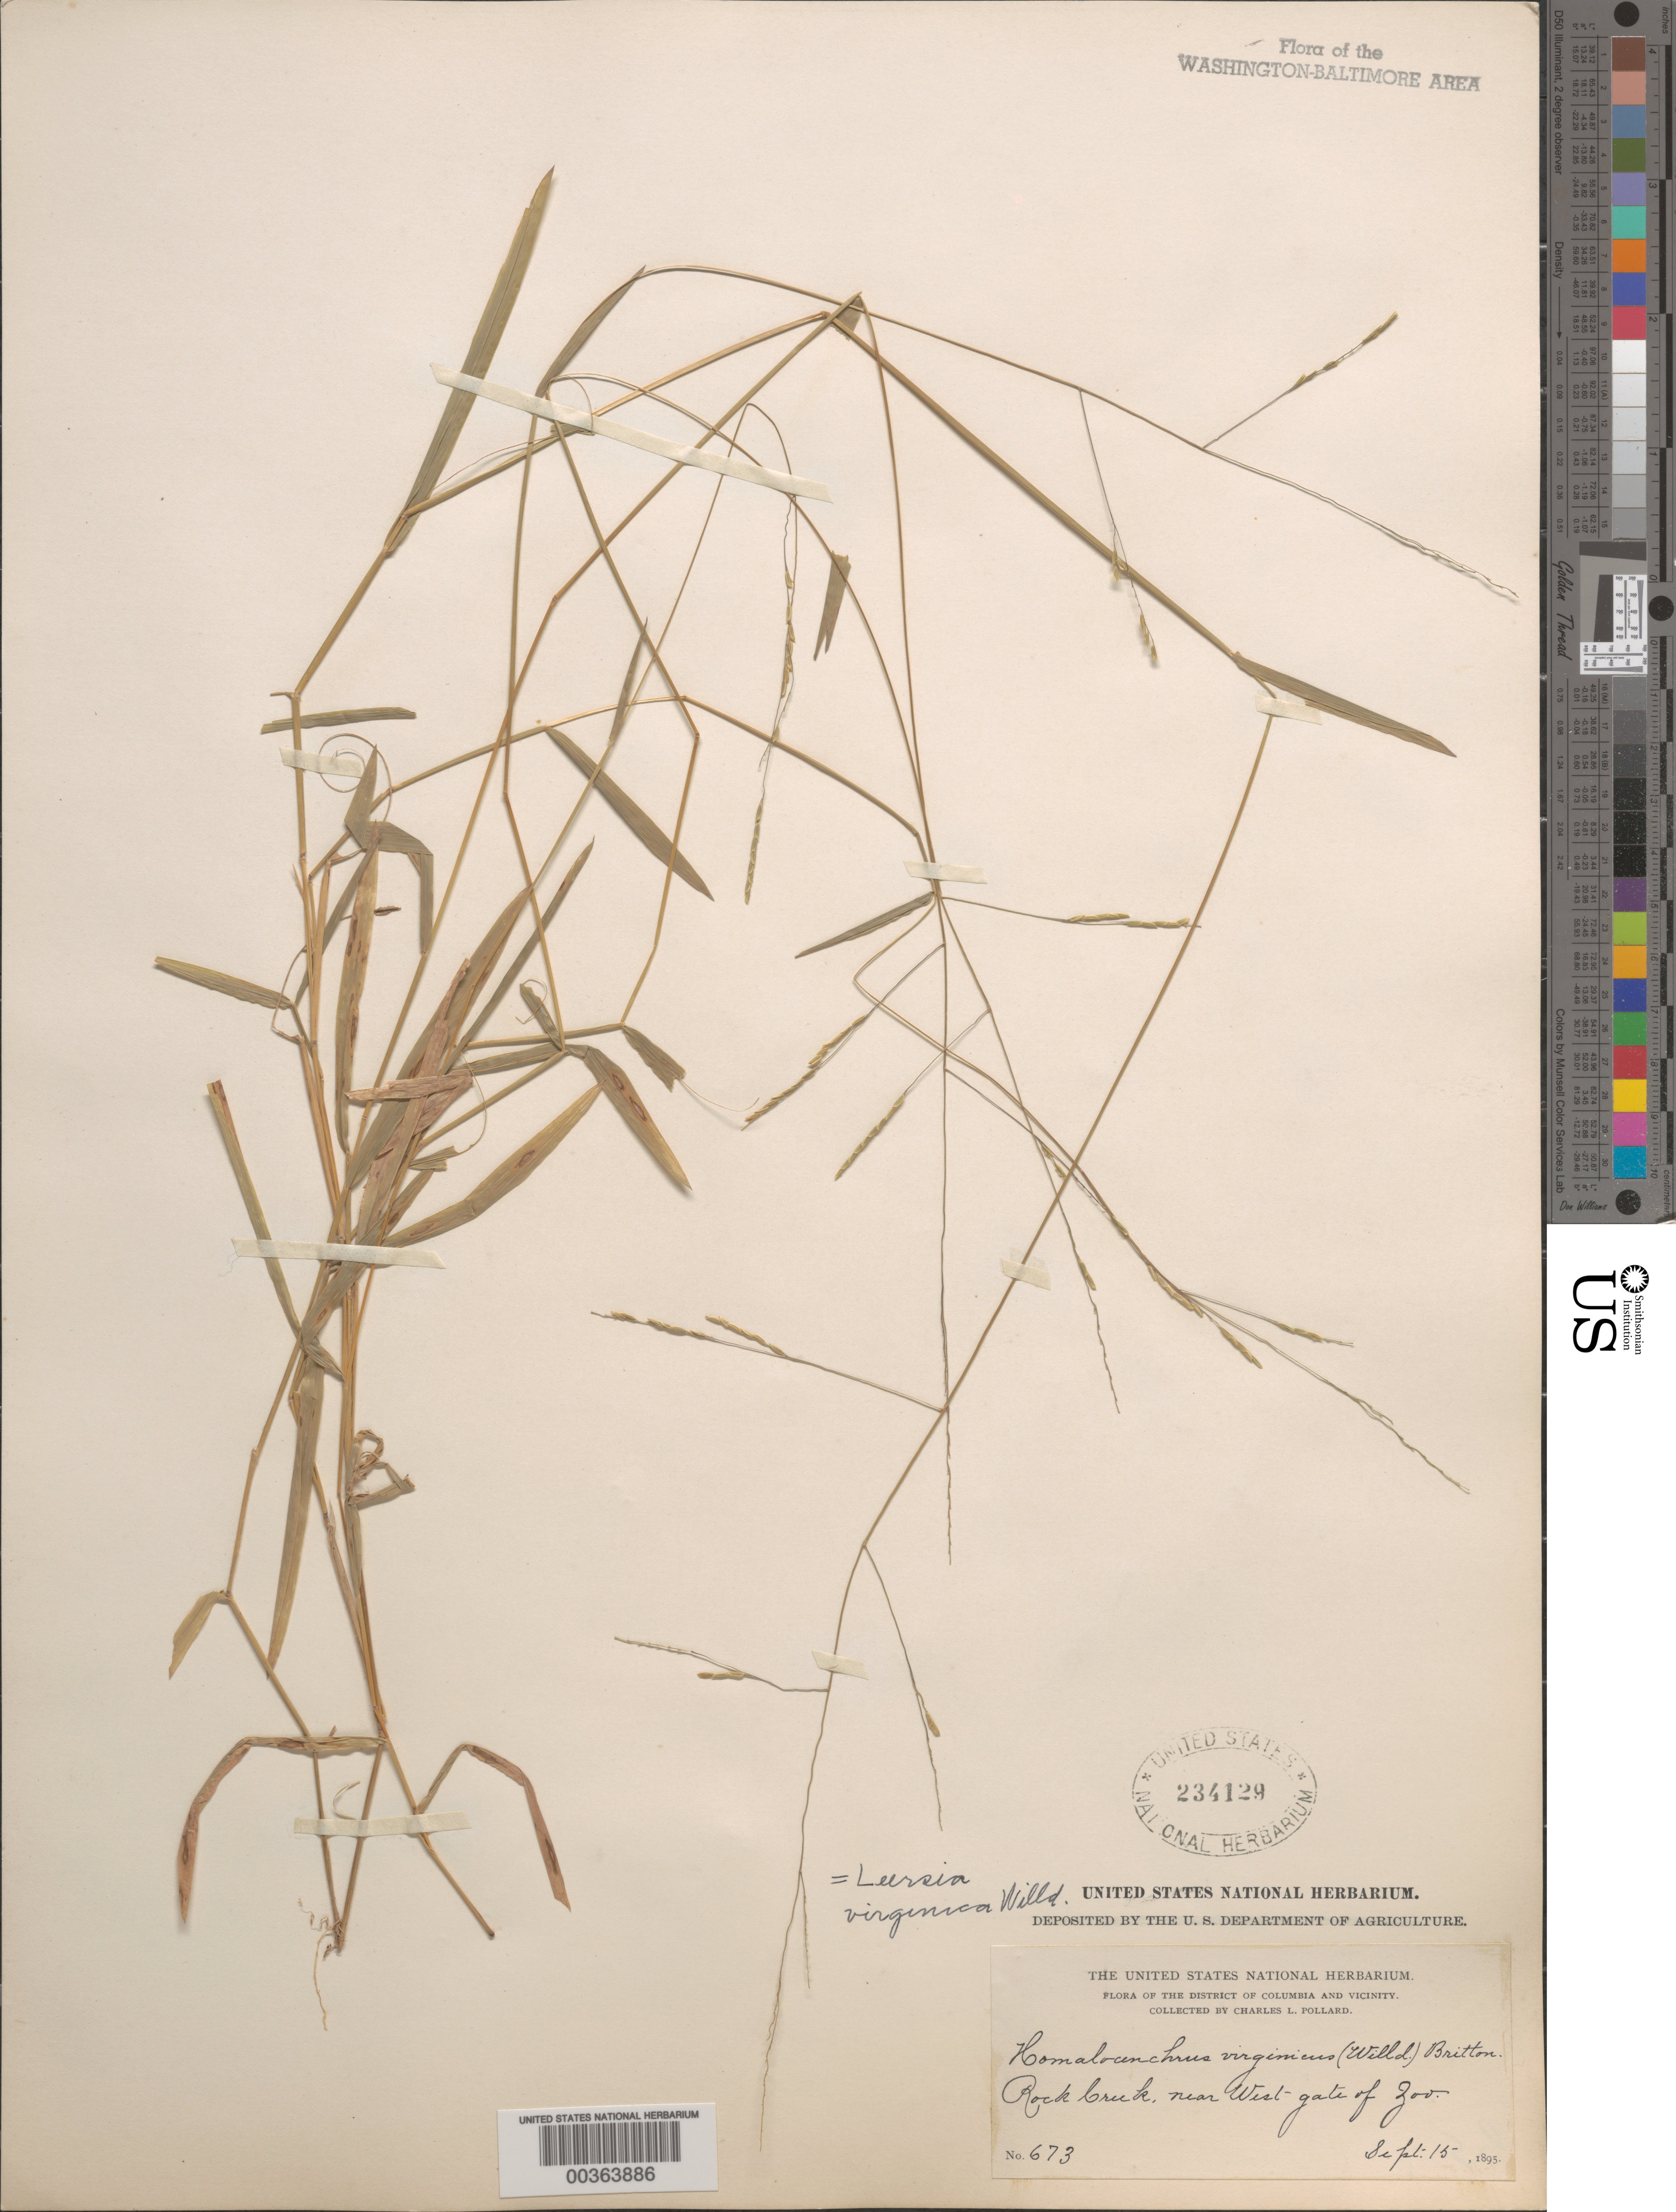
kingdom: Plantae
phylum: Tracheophyta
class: Liliopsida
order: Poales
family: Poaceae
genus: Leersia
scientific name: Leersia virginica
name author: Willd.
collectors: C. L. Pollard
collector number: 673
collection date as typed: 15 Sep 1895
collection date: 1895-09-15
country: United States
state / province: District of Columbia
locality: Rock Creek near west gate of Zoo Rock Creek Park and Vicinity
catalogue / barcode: US 234129